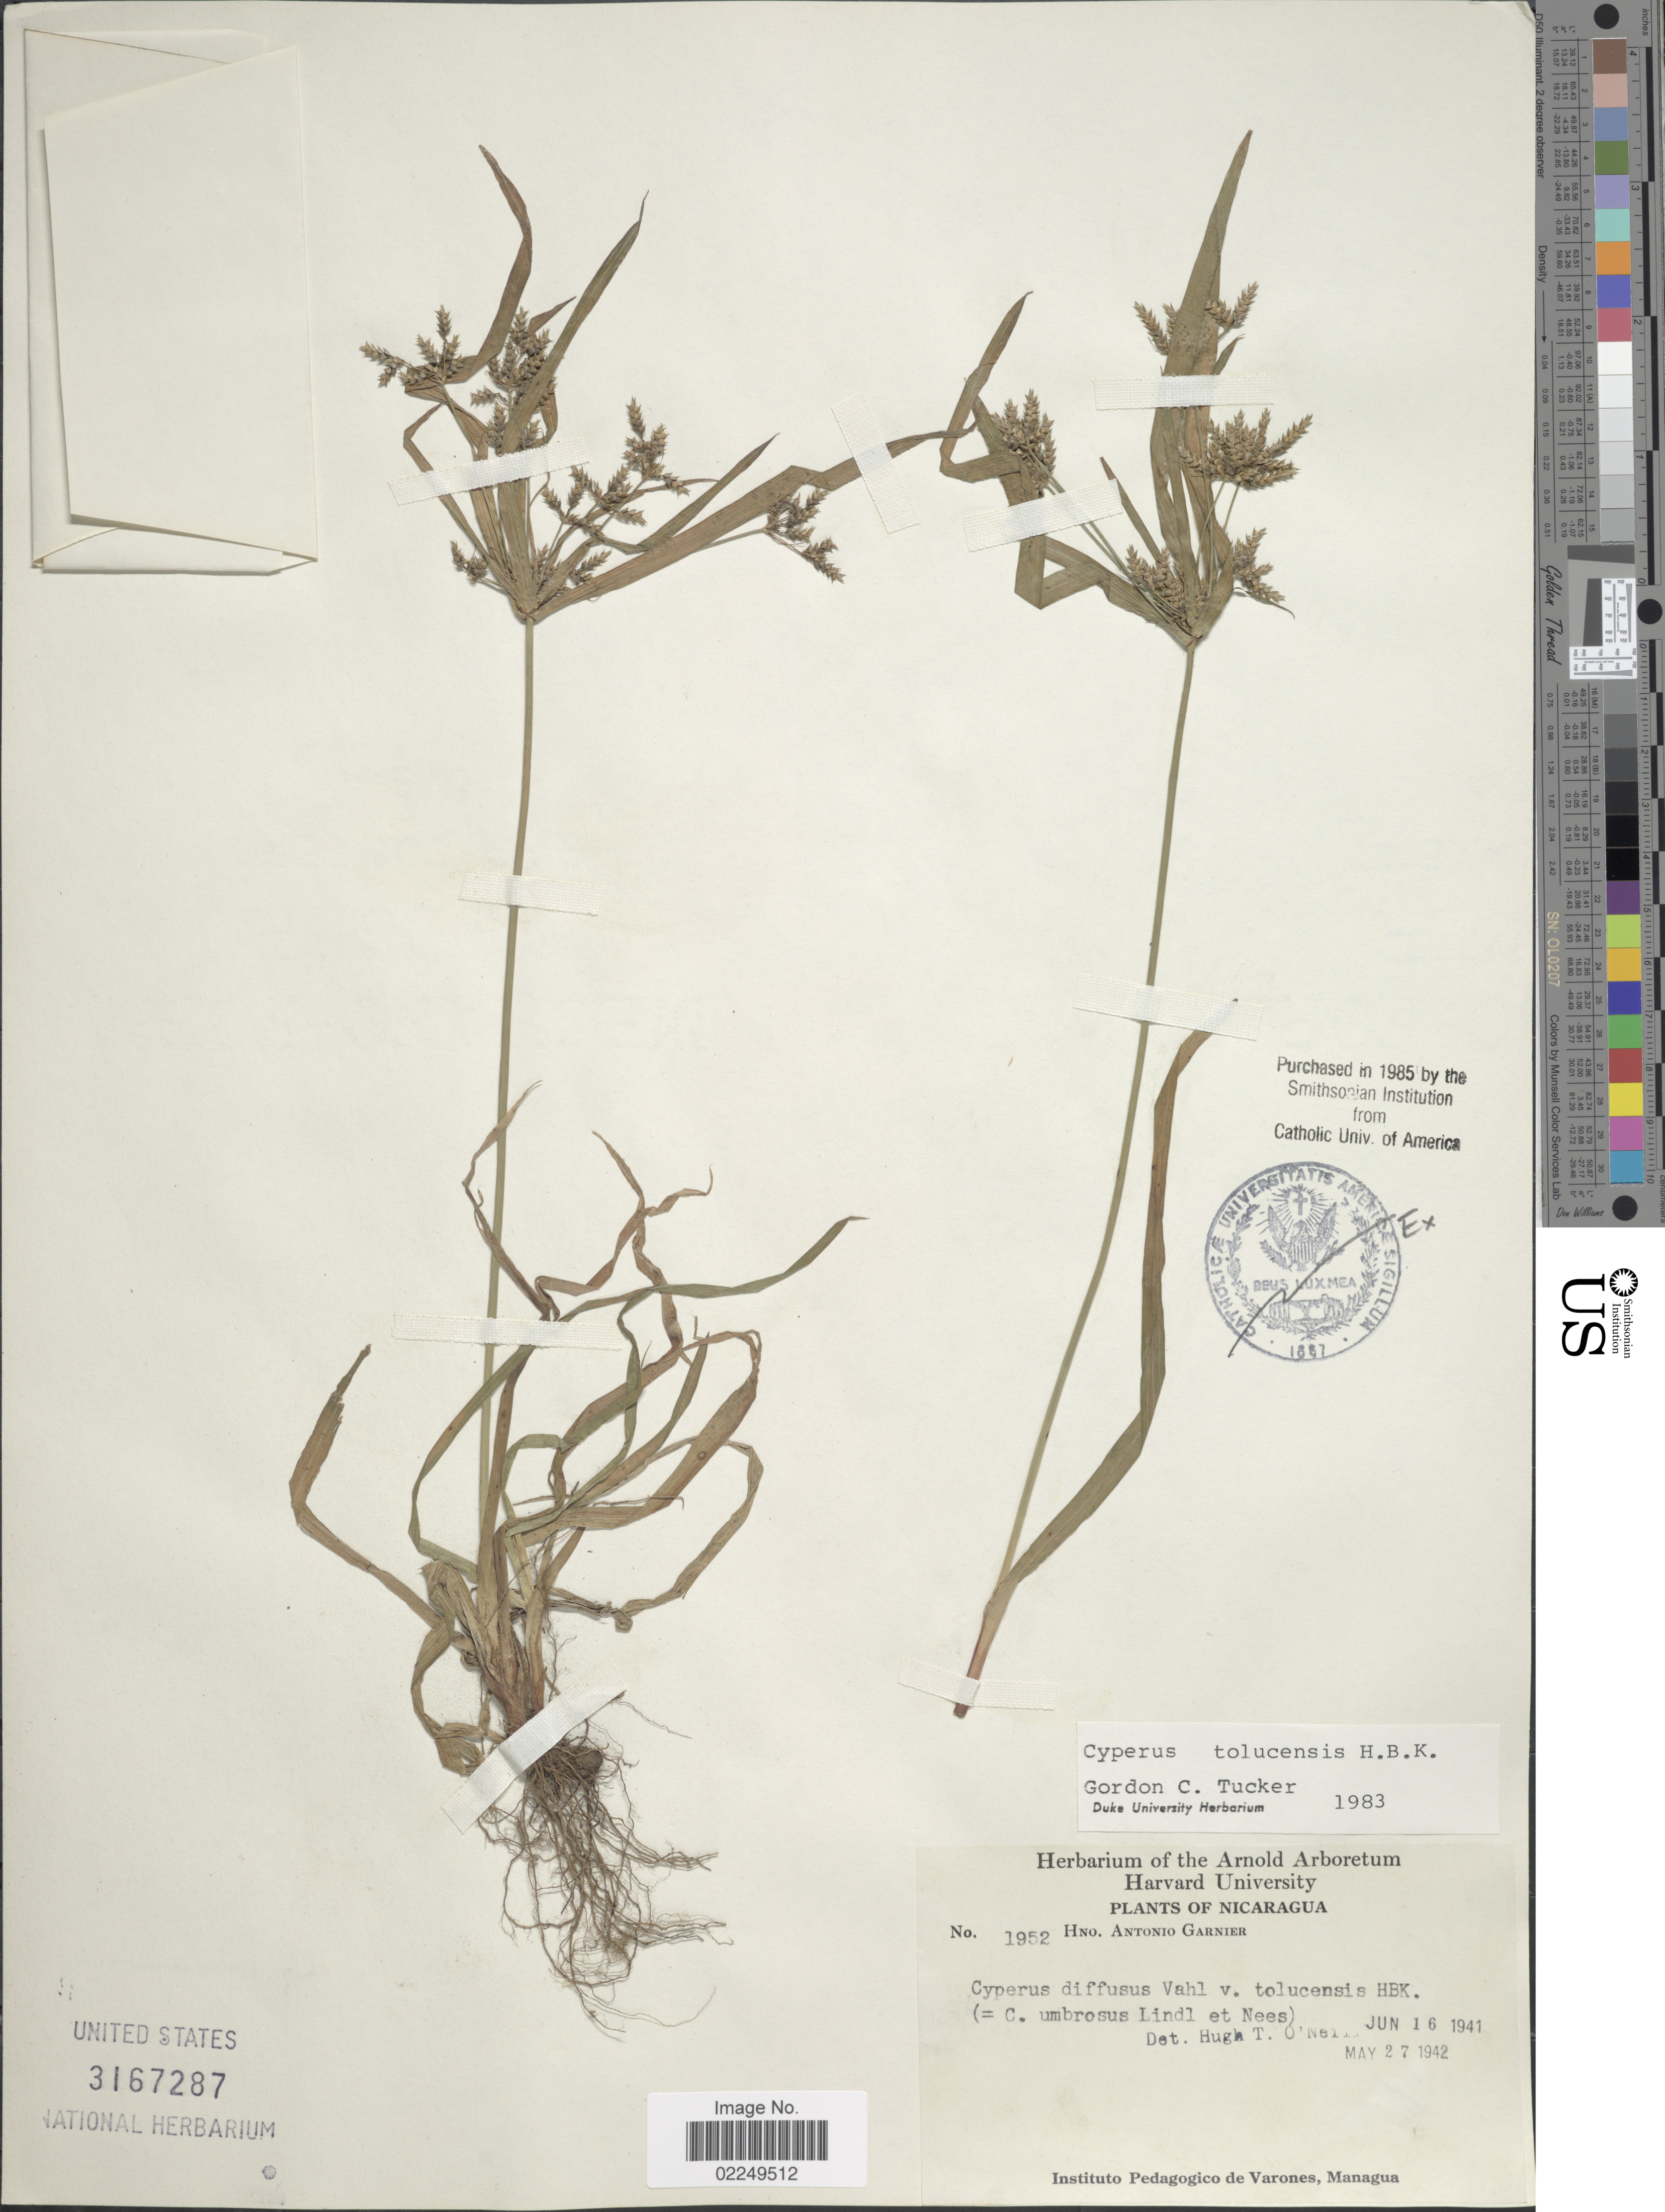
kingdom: Plantae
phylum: Tracheophyta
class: Liliopsida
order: Poales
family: Cyperaceae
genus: Cyperus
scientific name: Cyperus laxus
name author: Lam.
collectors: Bro. A. Garnier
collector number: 1952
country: Nicaragua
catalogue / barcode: US 3167287